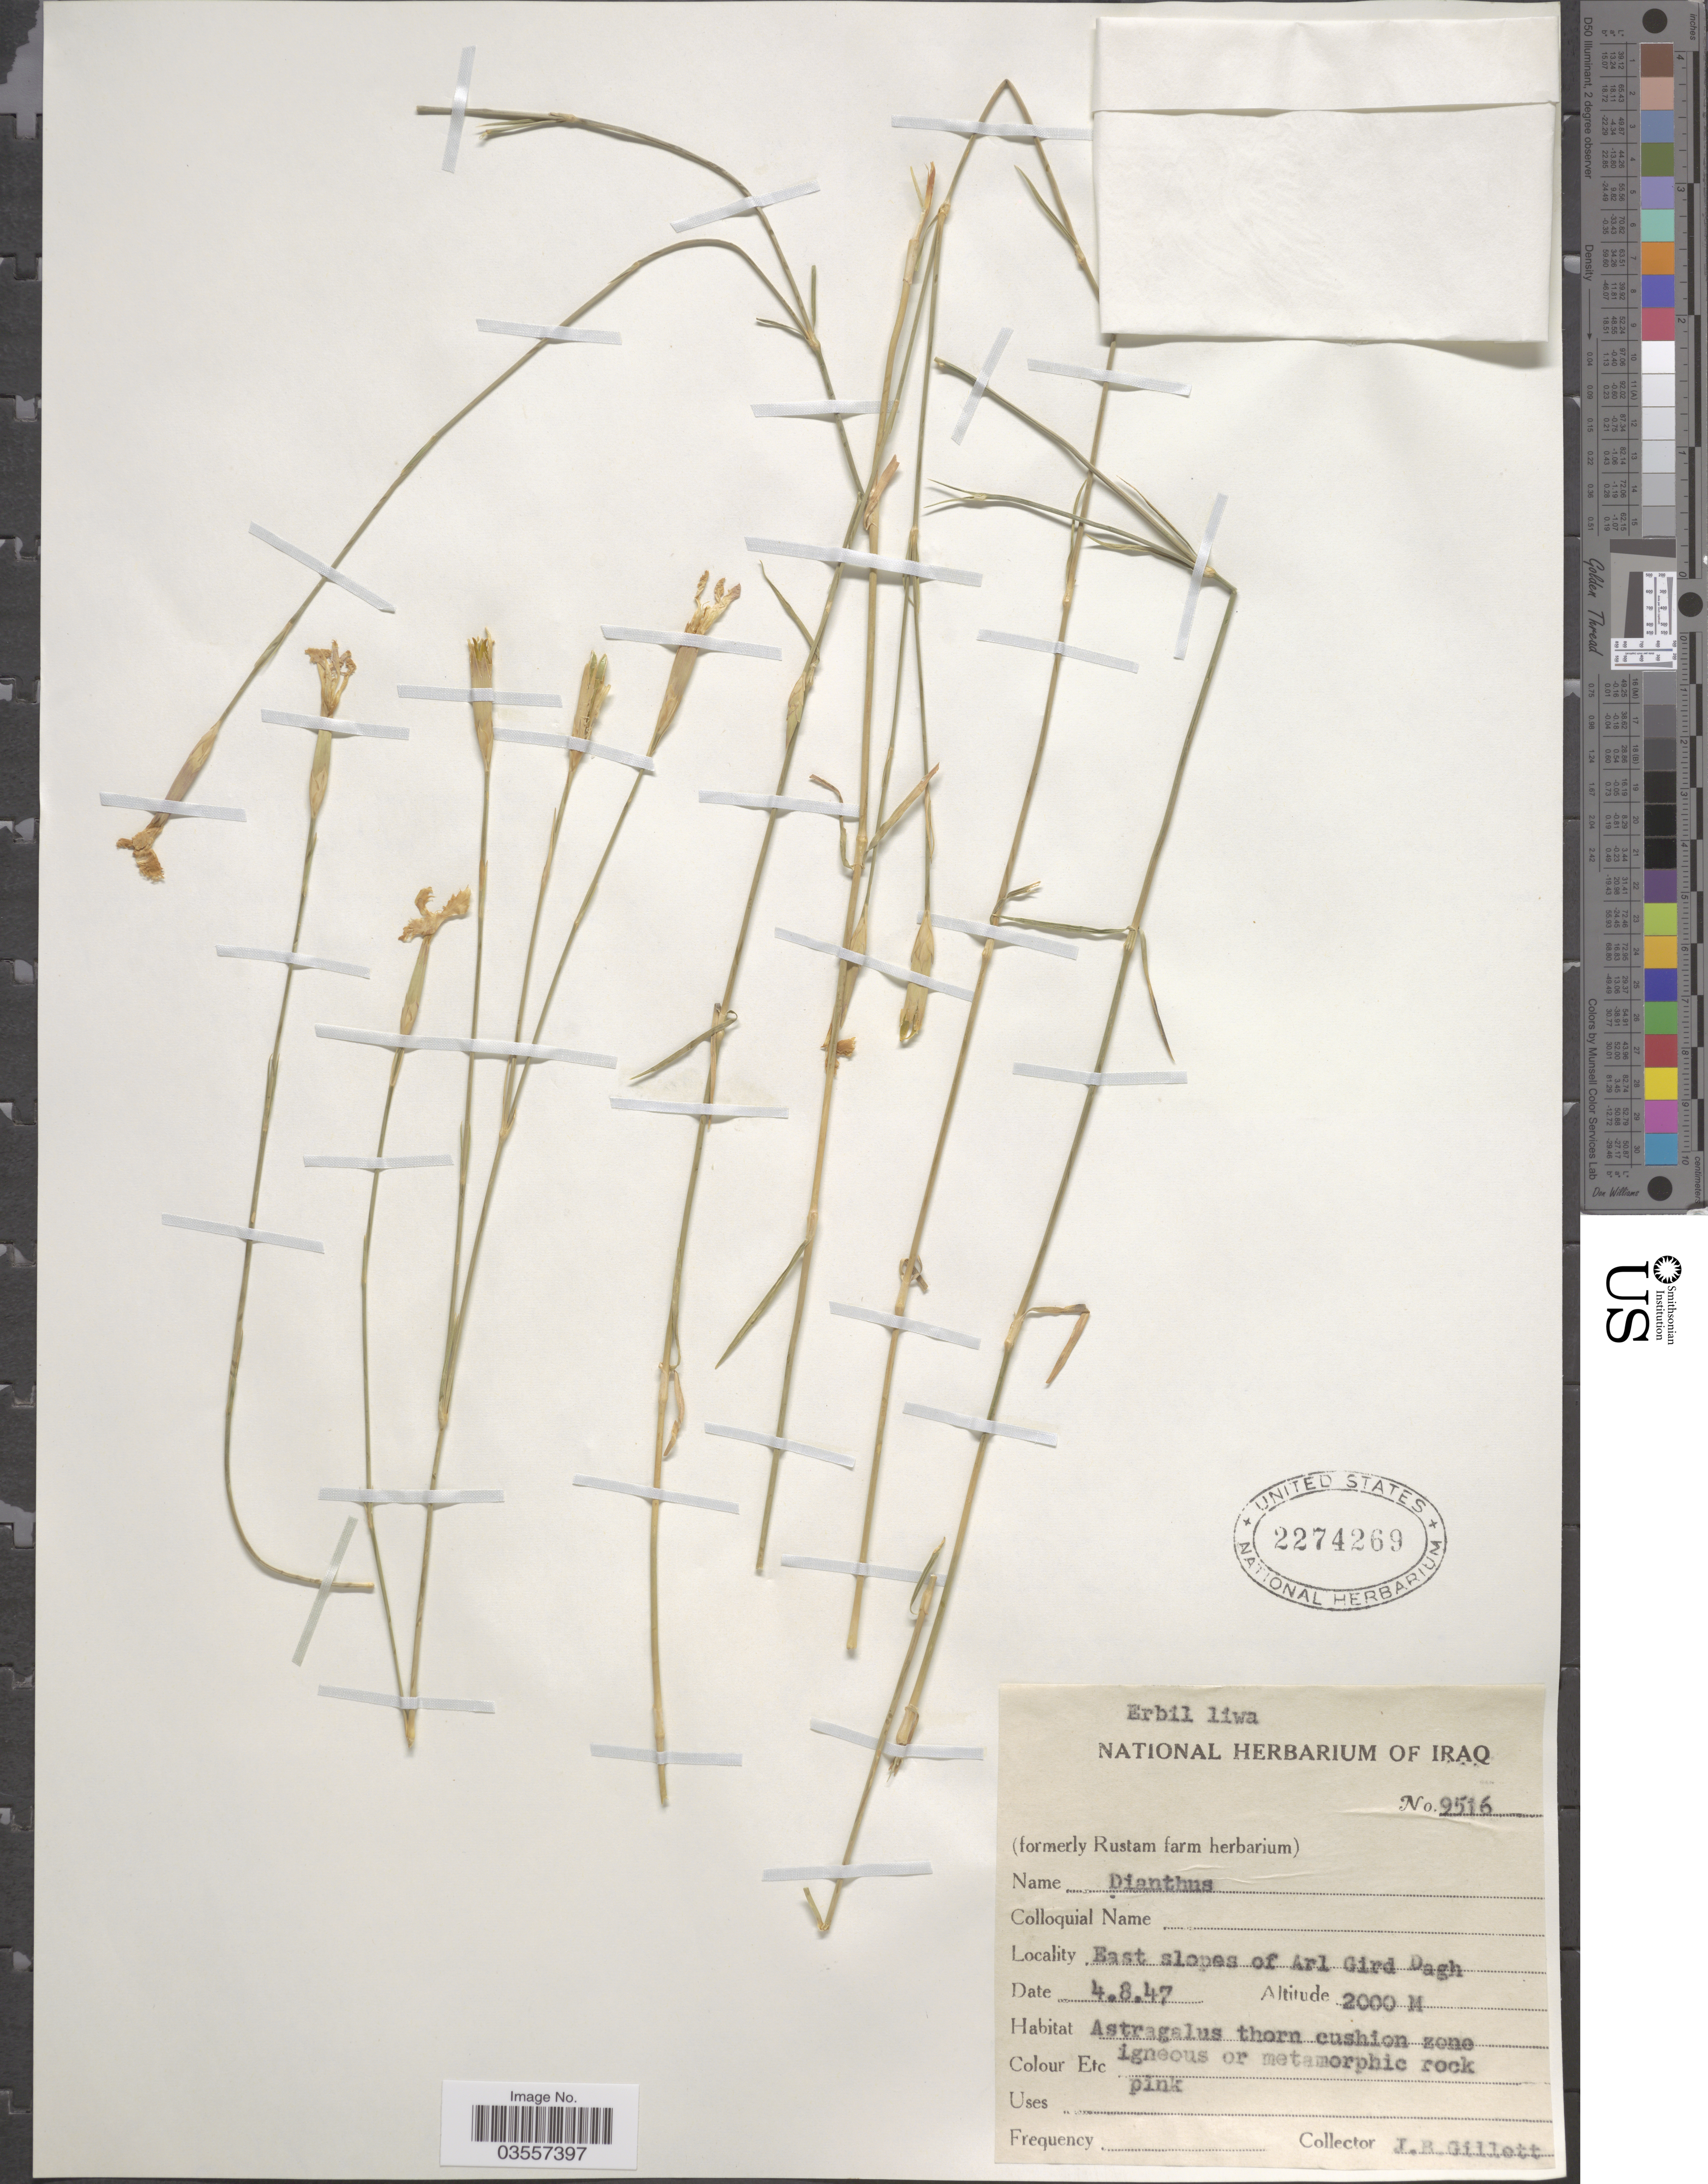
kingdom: Plantae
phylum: Tracheophyta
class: Magnoliopsida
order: Caryophyllales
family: Caryophyllaceae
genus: Dianthus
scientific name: Dianthus sp.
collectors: J. B. Gillett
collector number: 9516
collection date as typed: Transcribed d/m/y: 4/8/47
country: Iraq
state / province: Arbīl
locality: Erbil liwa. East slopes of Arl Gird Dagh.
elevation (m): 2000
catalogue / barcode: US 2274269